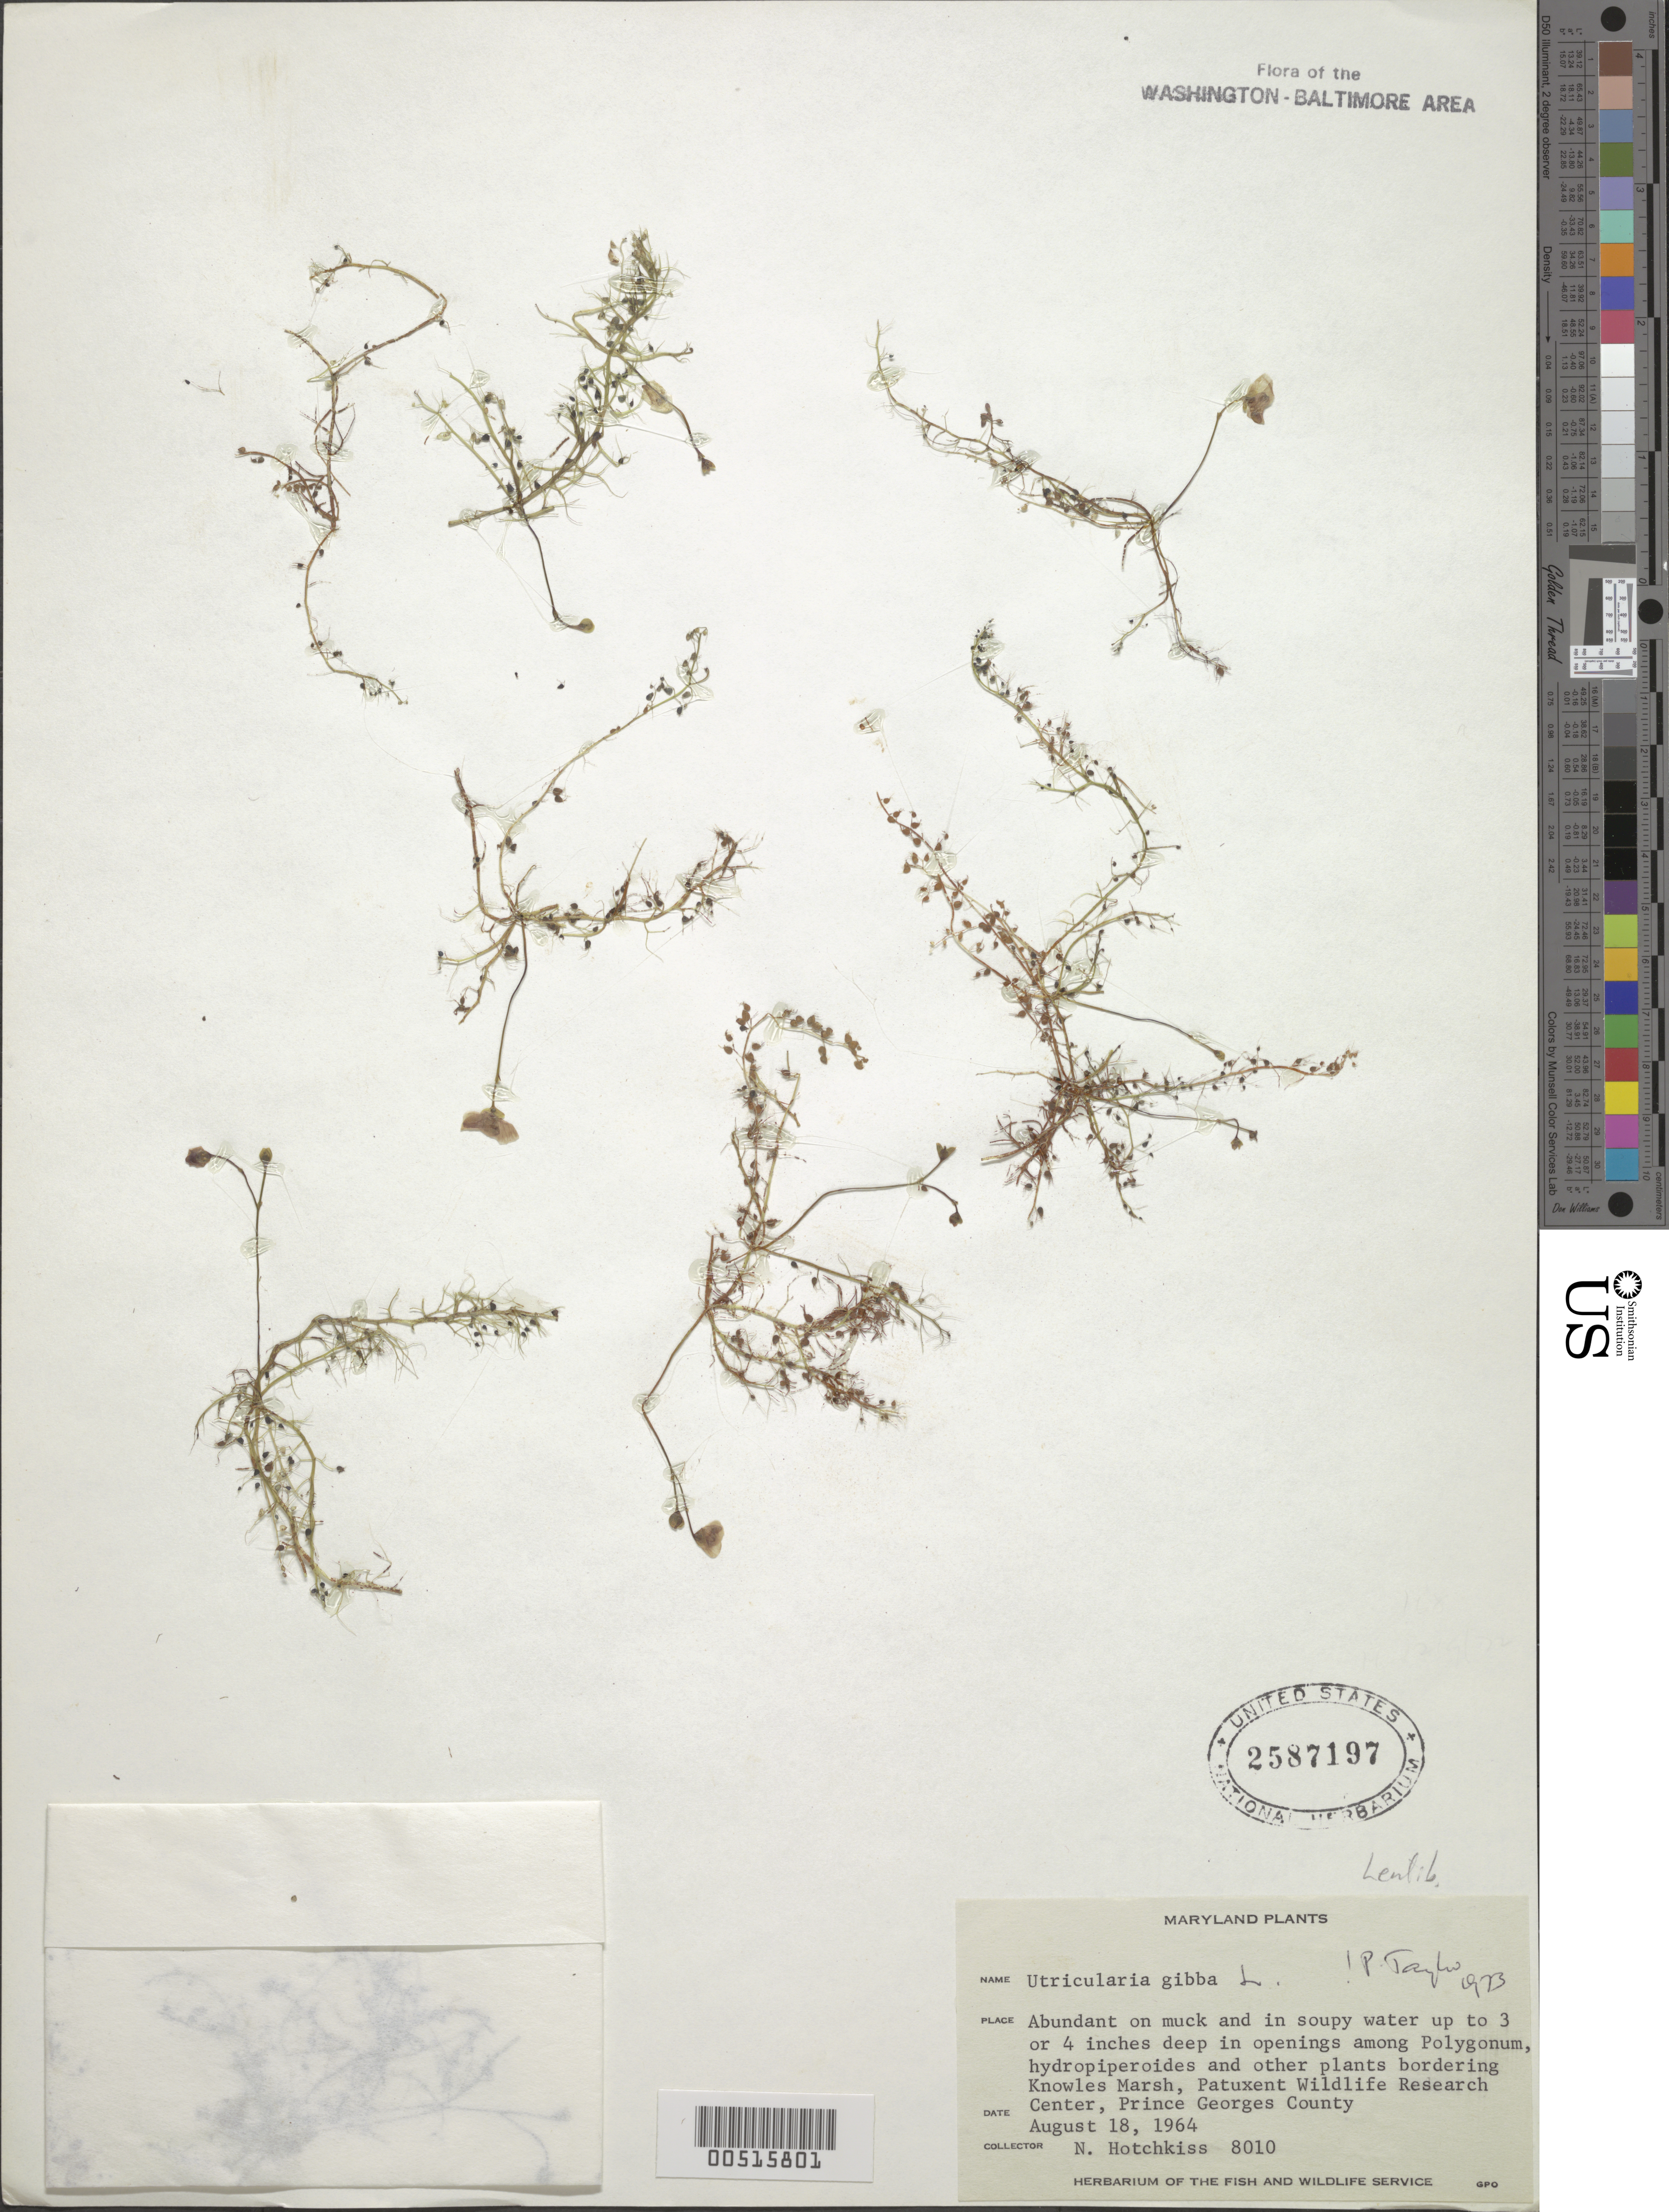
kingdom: Plantae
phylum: Tracheophyta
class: Magnoliopsida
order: Lamiales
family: Lentibulariaceae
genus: Utricularia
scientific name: Utricularia gibba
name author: L.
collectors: N. Hotchkiss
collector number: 8010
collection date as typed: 18 Aug 1964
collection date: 1964-08-18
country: United States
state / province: Maryland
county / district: Prince George's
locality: Patuxent Wildlife Research Center, Knowles Marsh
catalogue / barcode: US 2587197